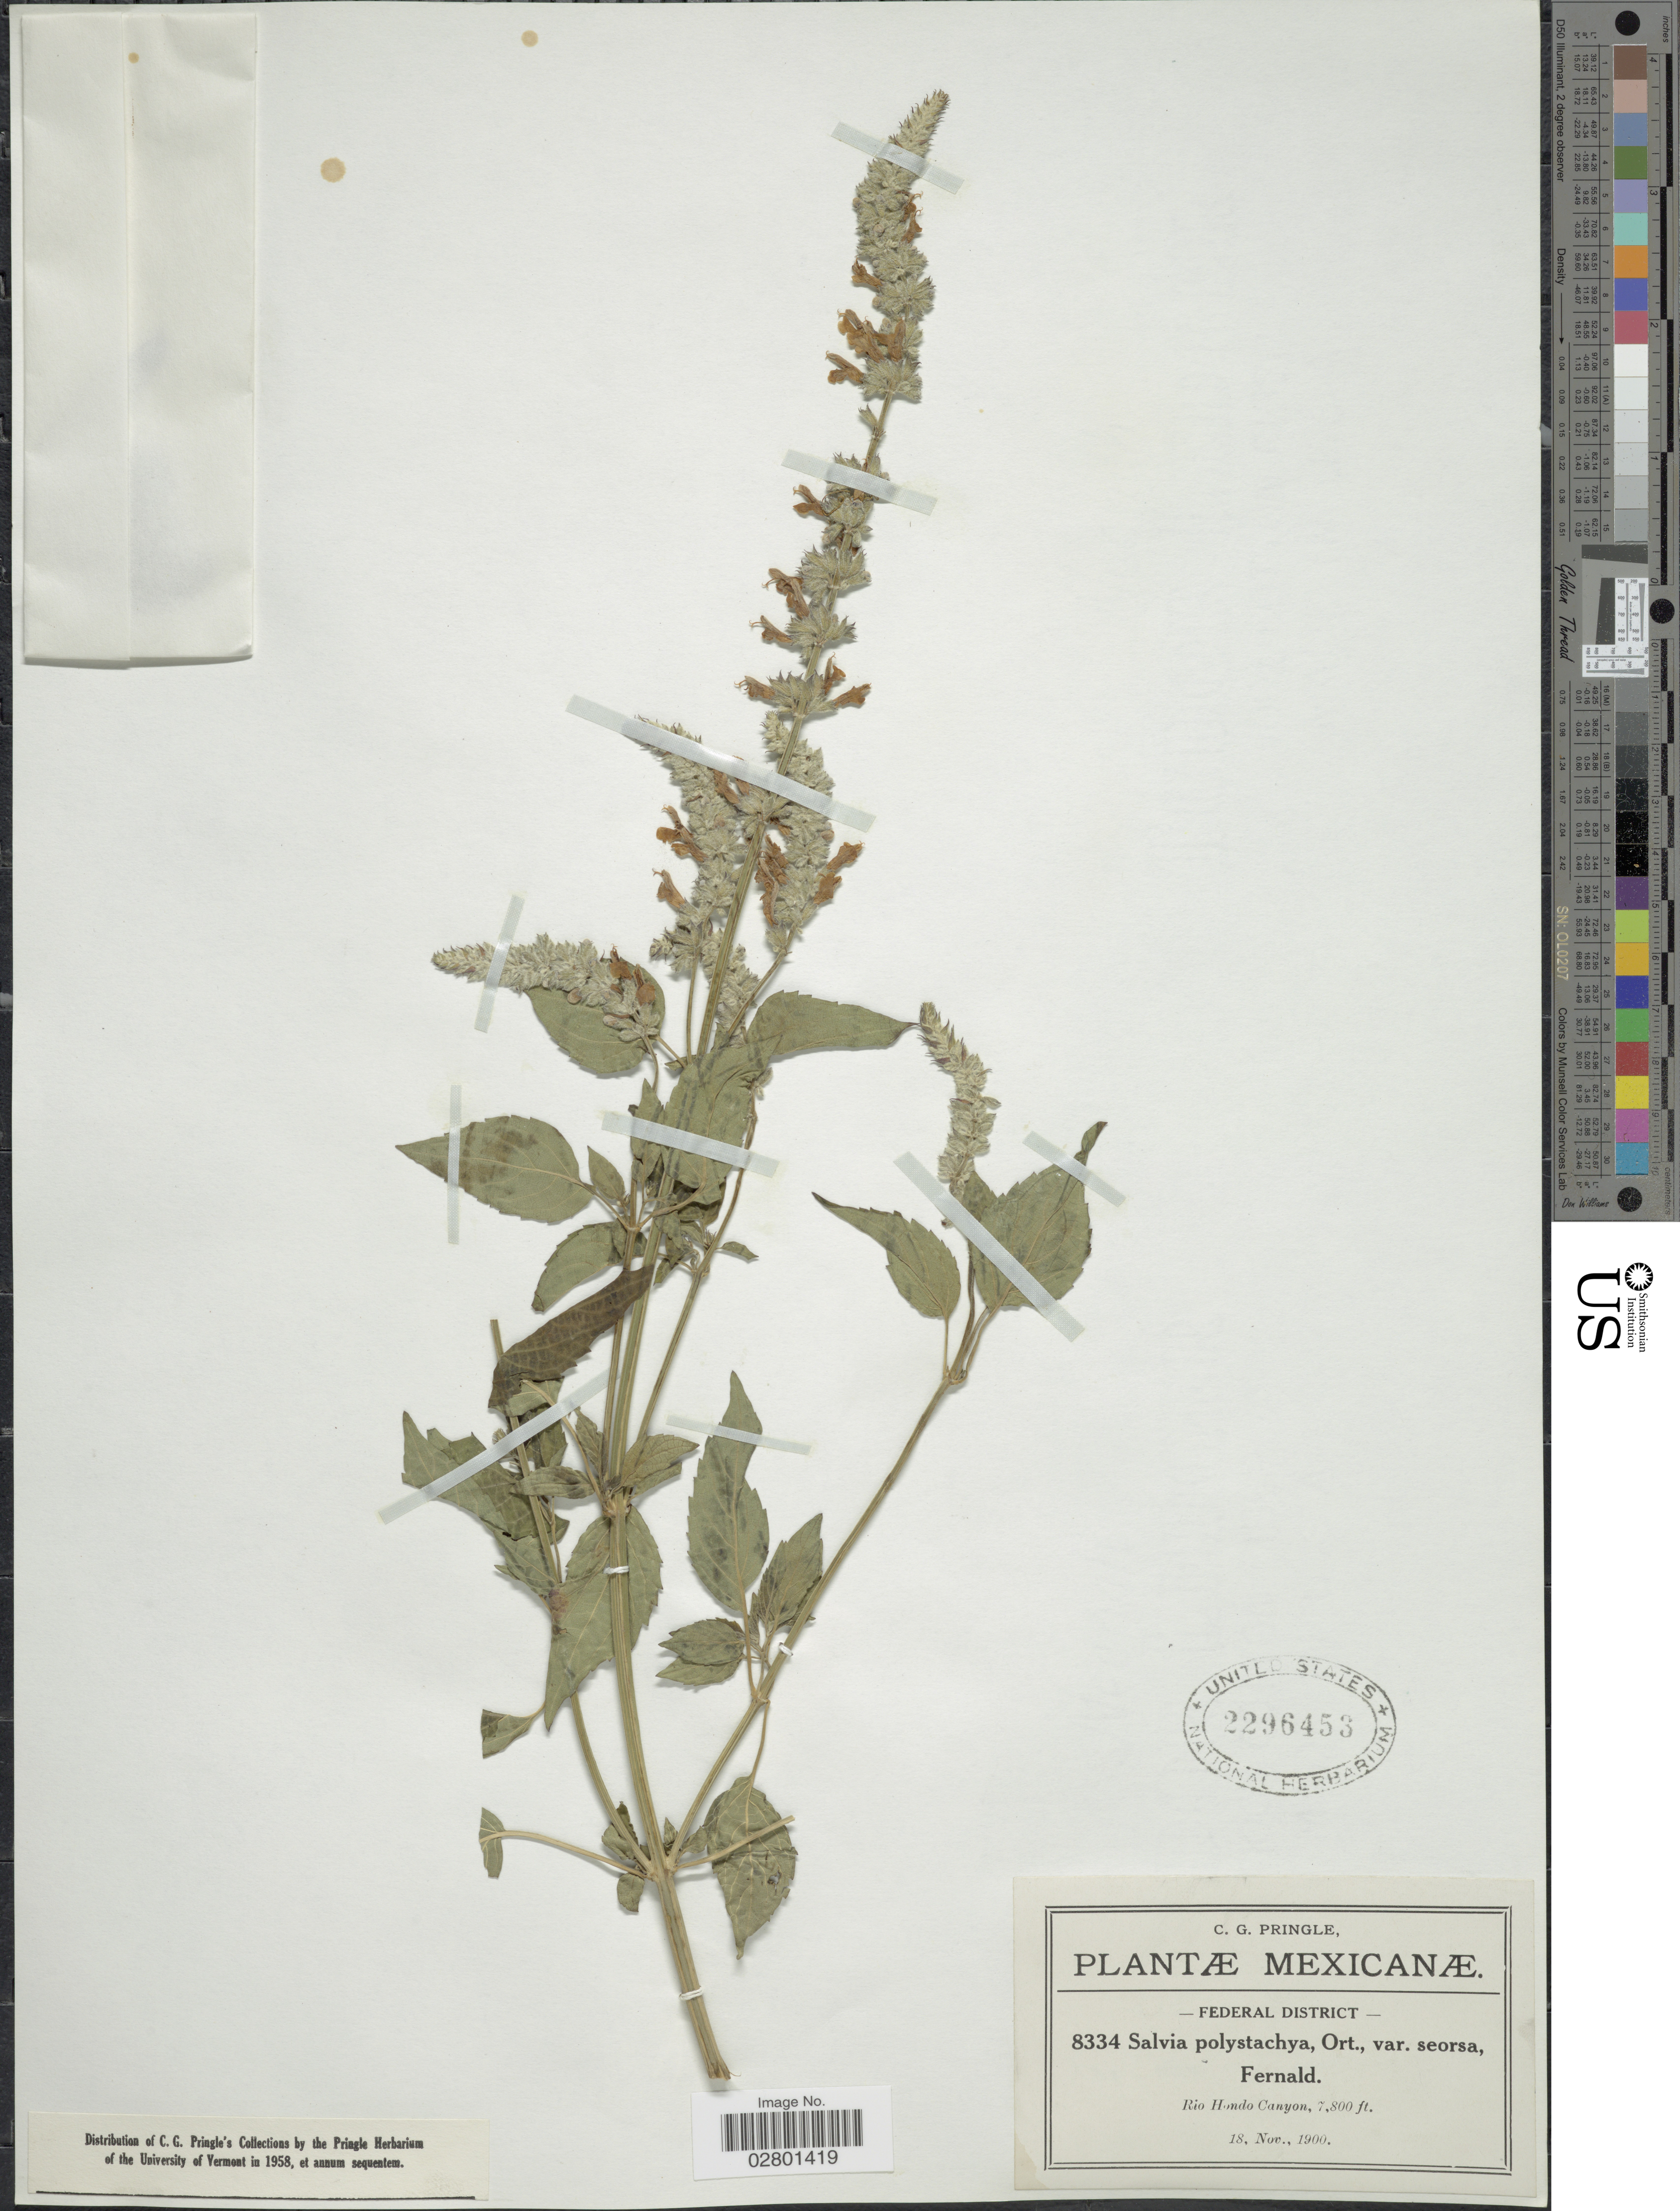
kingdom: Plantae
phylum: Tracheophyta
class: Magnoliopsida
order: Lamiales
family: Lamiaceae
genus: Salvia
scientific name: Salvia polystachya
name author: Cav.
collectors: C. G. Pringle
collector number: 8334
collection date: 1900-11-18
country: Mexico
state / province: Distrito Federal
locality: Federal District. Rio Hondo Canyon.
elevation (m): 2377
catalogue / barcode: US 2296453